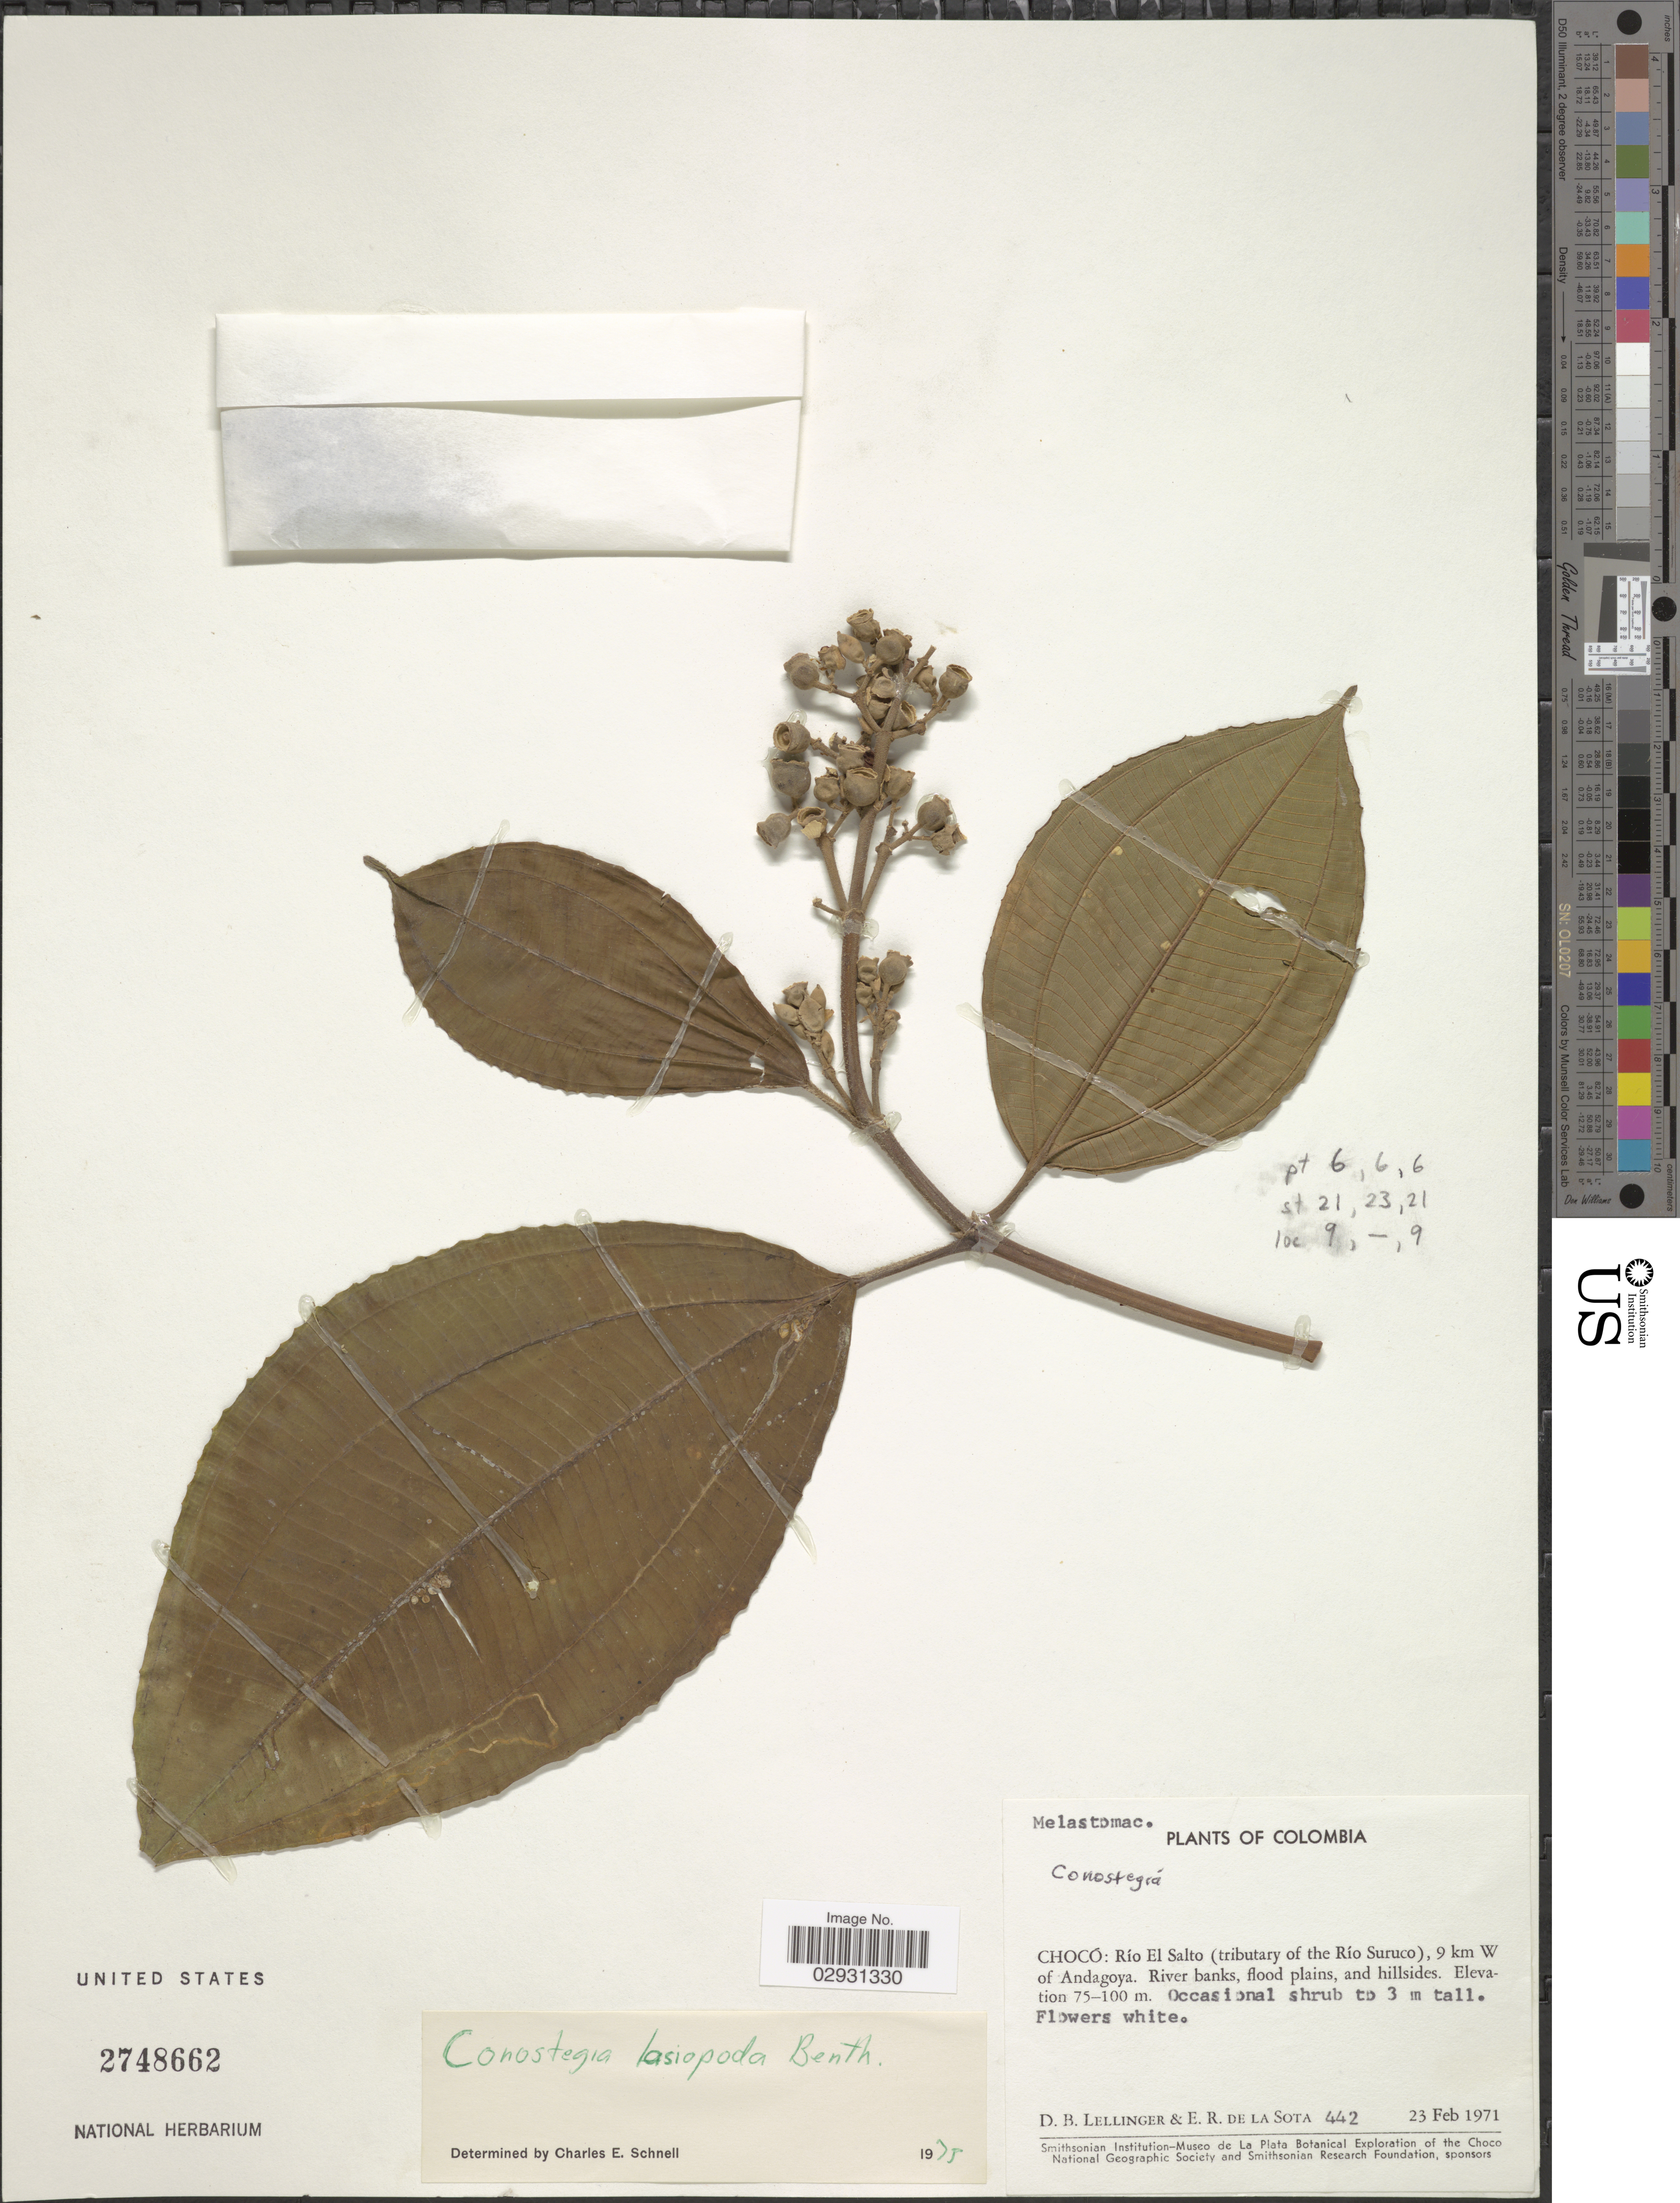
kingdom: Plantae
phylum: Tracheophyta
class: Magnoliopsida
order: Myrtales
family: Melastomataceae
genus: Conostegia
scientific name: Conostegia lasiopoda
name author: Benth.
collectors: D. B. Lellinger & E. R. de la Sota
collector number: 442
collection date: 1971-02-23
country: Colombia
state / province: Chocó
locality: Río El Salto (tributary of the Río Suruco), 9 km W of Andagoya.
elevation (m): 75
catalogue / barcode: US 2748662